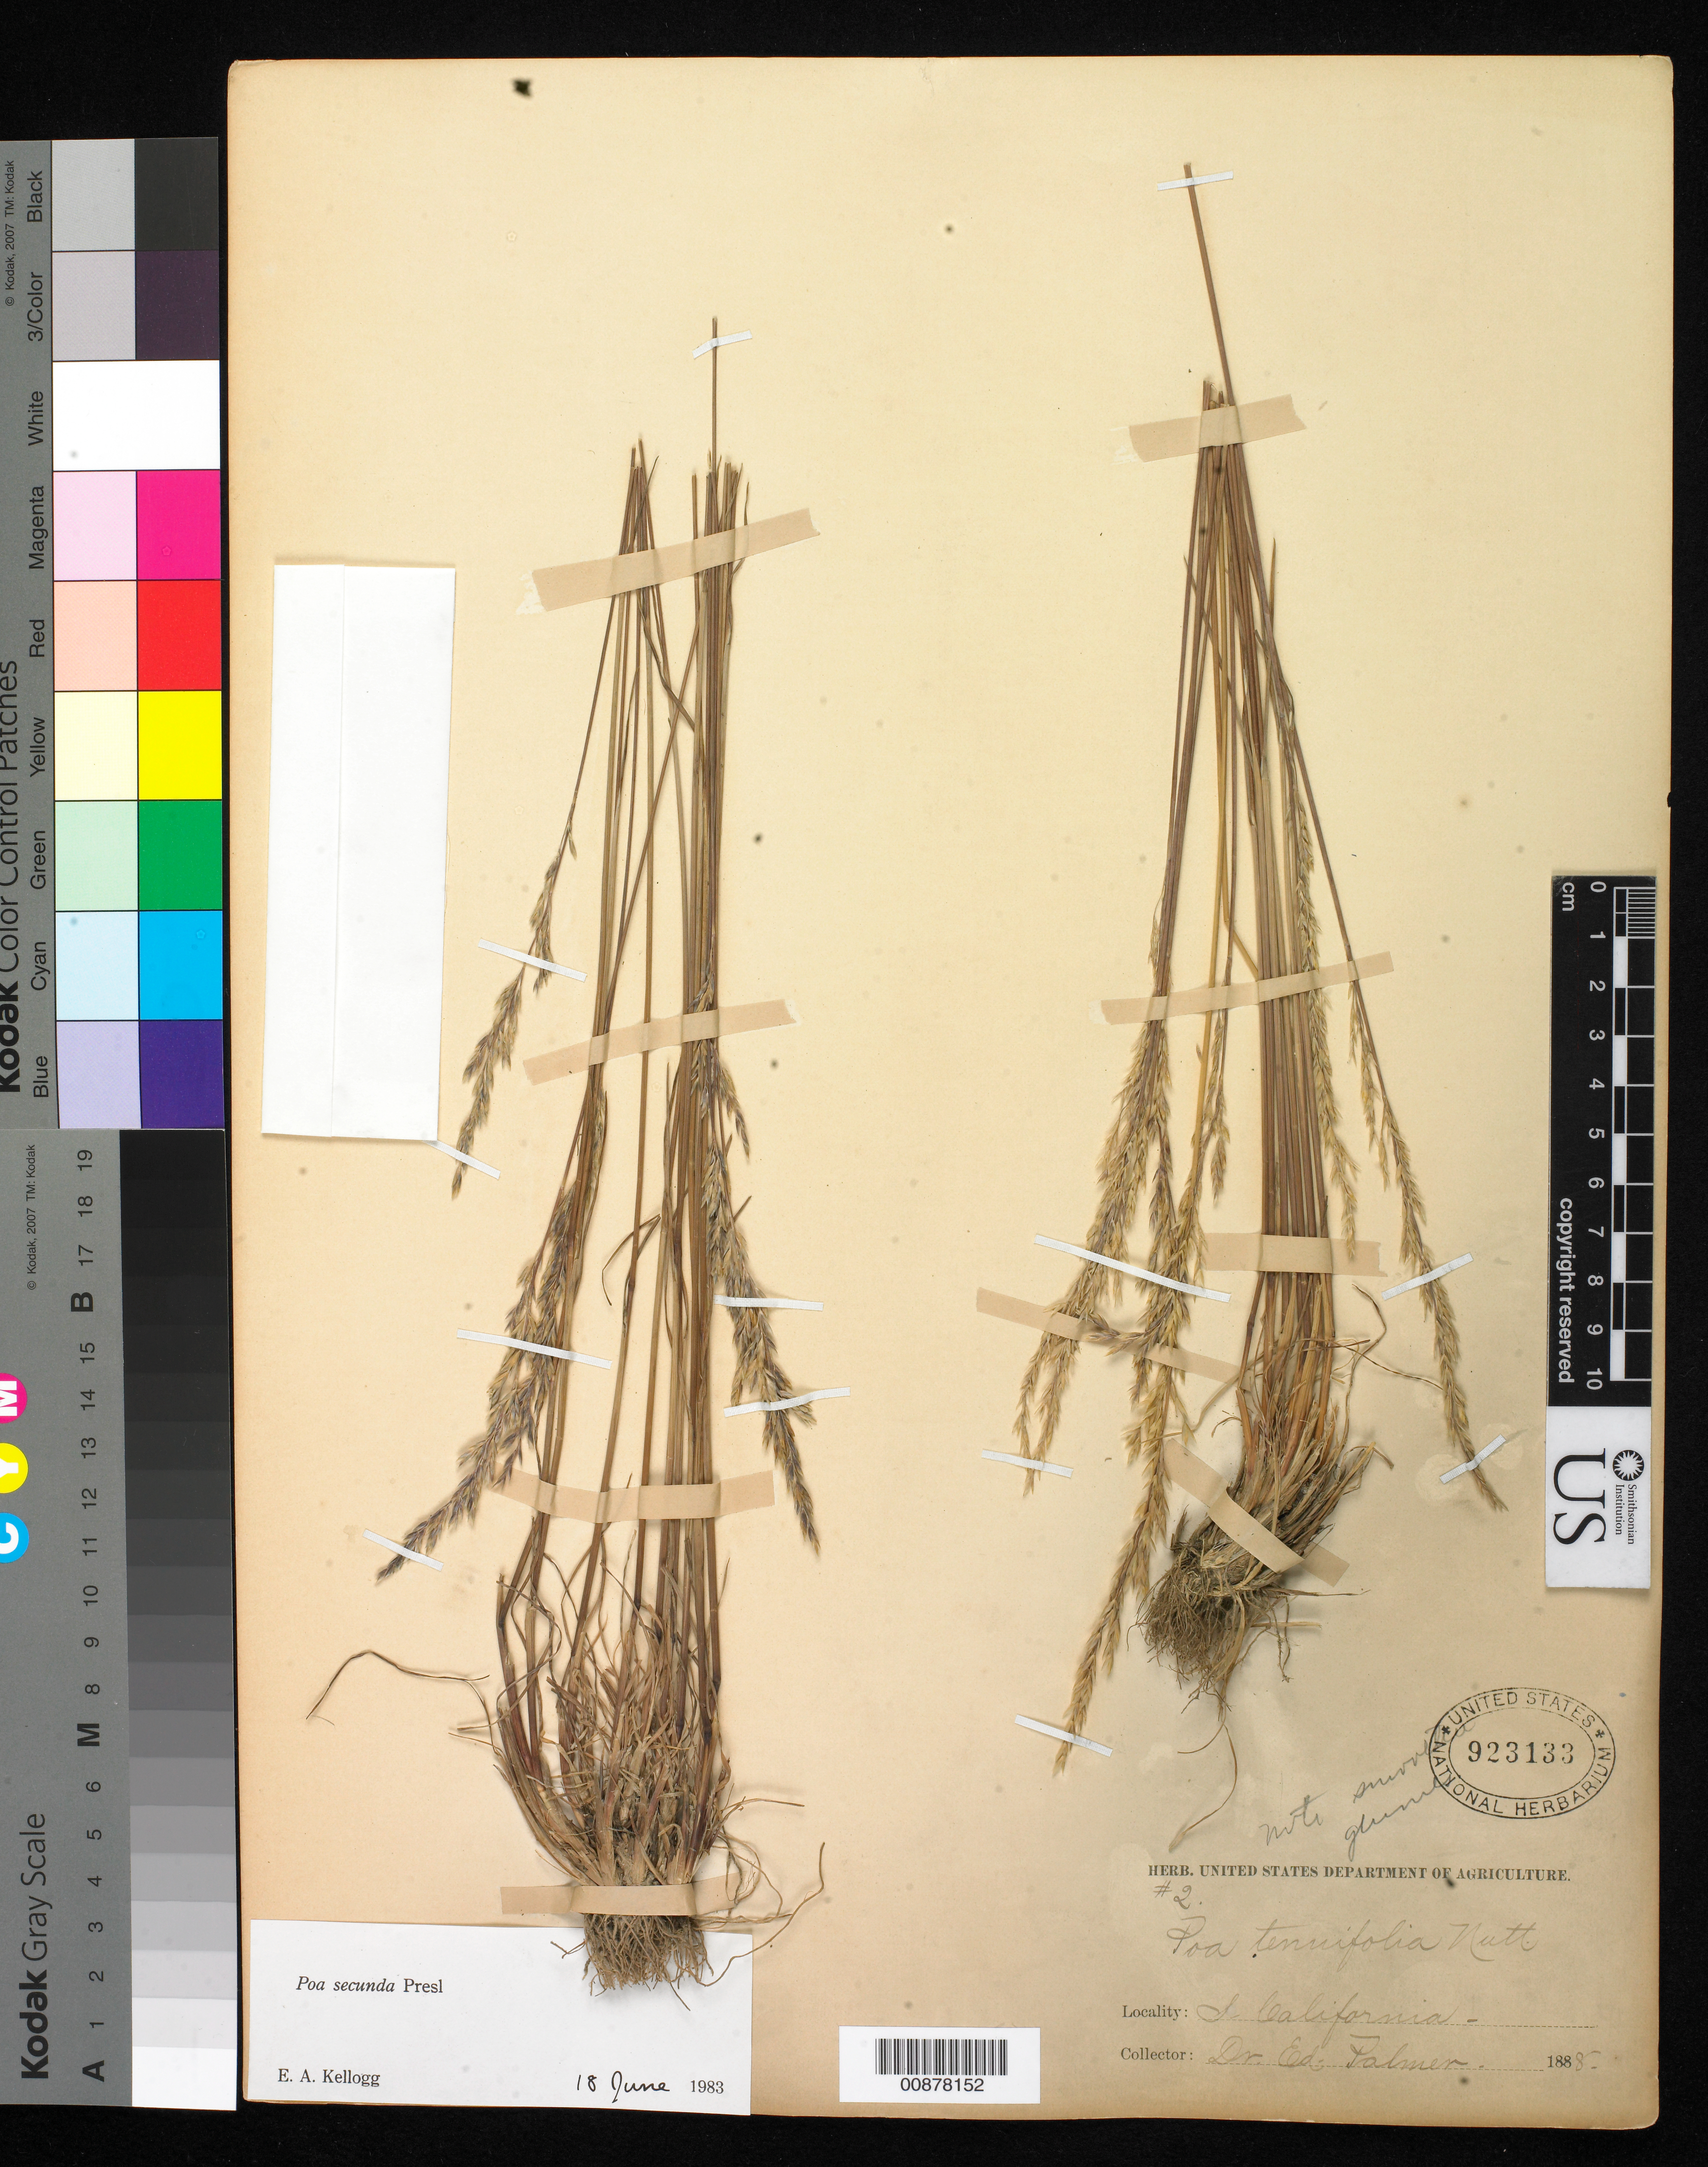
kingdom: Plantae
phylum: Tracheophyta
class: Liliopsida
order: Poales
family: Poaceae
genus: Poa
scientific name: Poa secunda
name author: J. Presl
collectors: E. Palmer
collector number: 2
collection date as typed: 1888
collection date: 1888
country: United States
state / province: California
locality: S. California.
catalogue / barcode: US 923133